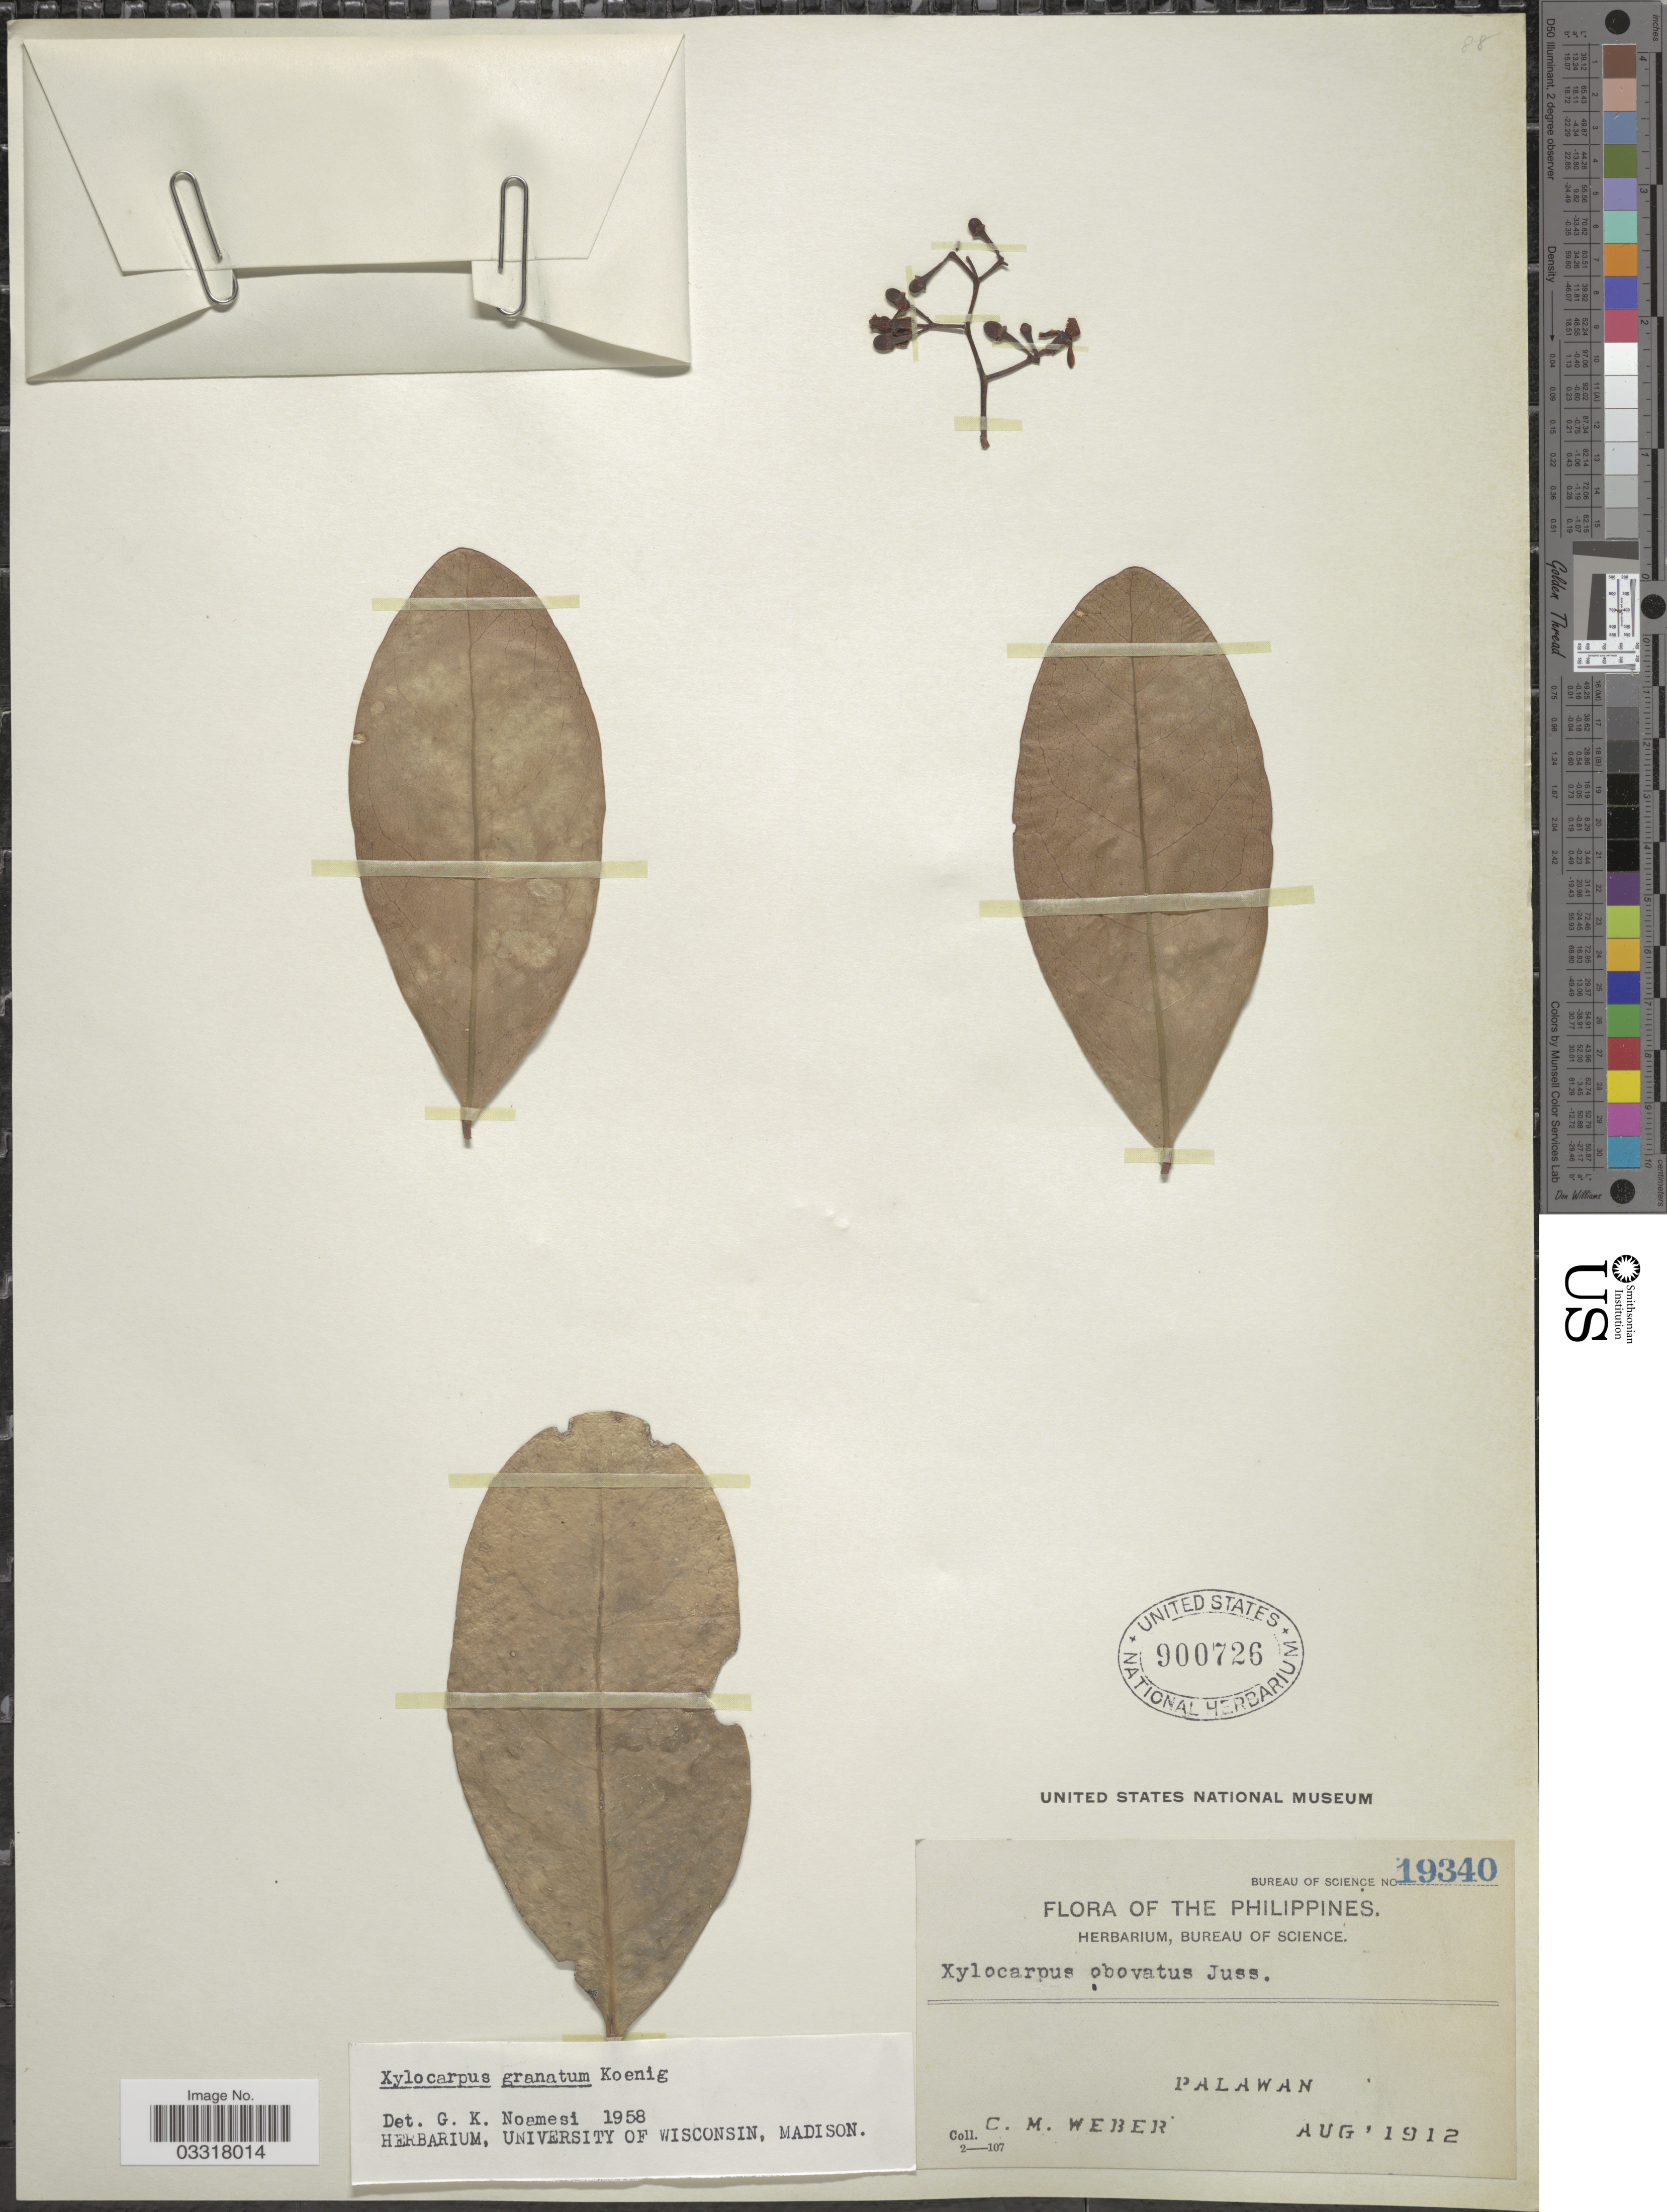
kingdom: Plantae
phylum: Tracheophyta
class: Magnoliopsida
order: Sapindales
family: Meliaceae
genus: Xylocarpus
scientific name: Xylocarpus granatum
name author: J. Koenig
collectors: C. M. Weber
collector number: Burerau of Science 19340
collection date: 1912-08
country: Philippines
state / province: Mimaropa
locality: Palawan.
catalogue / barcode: US 900726